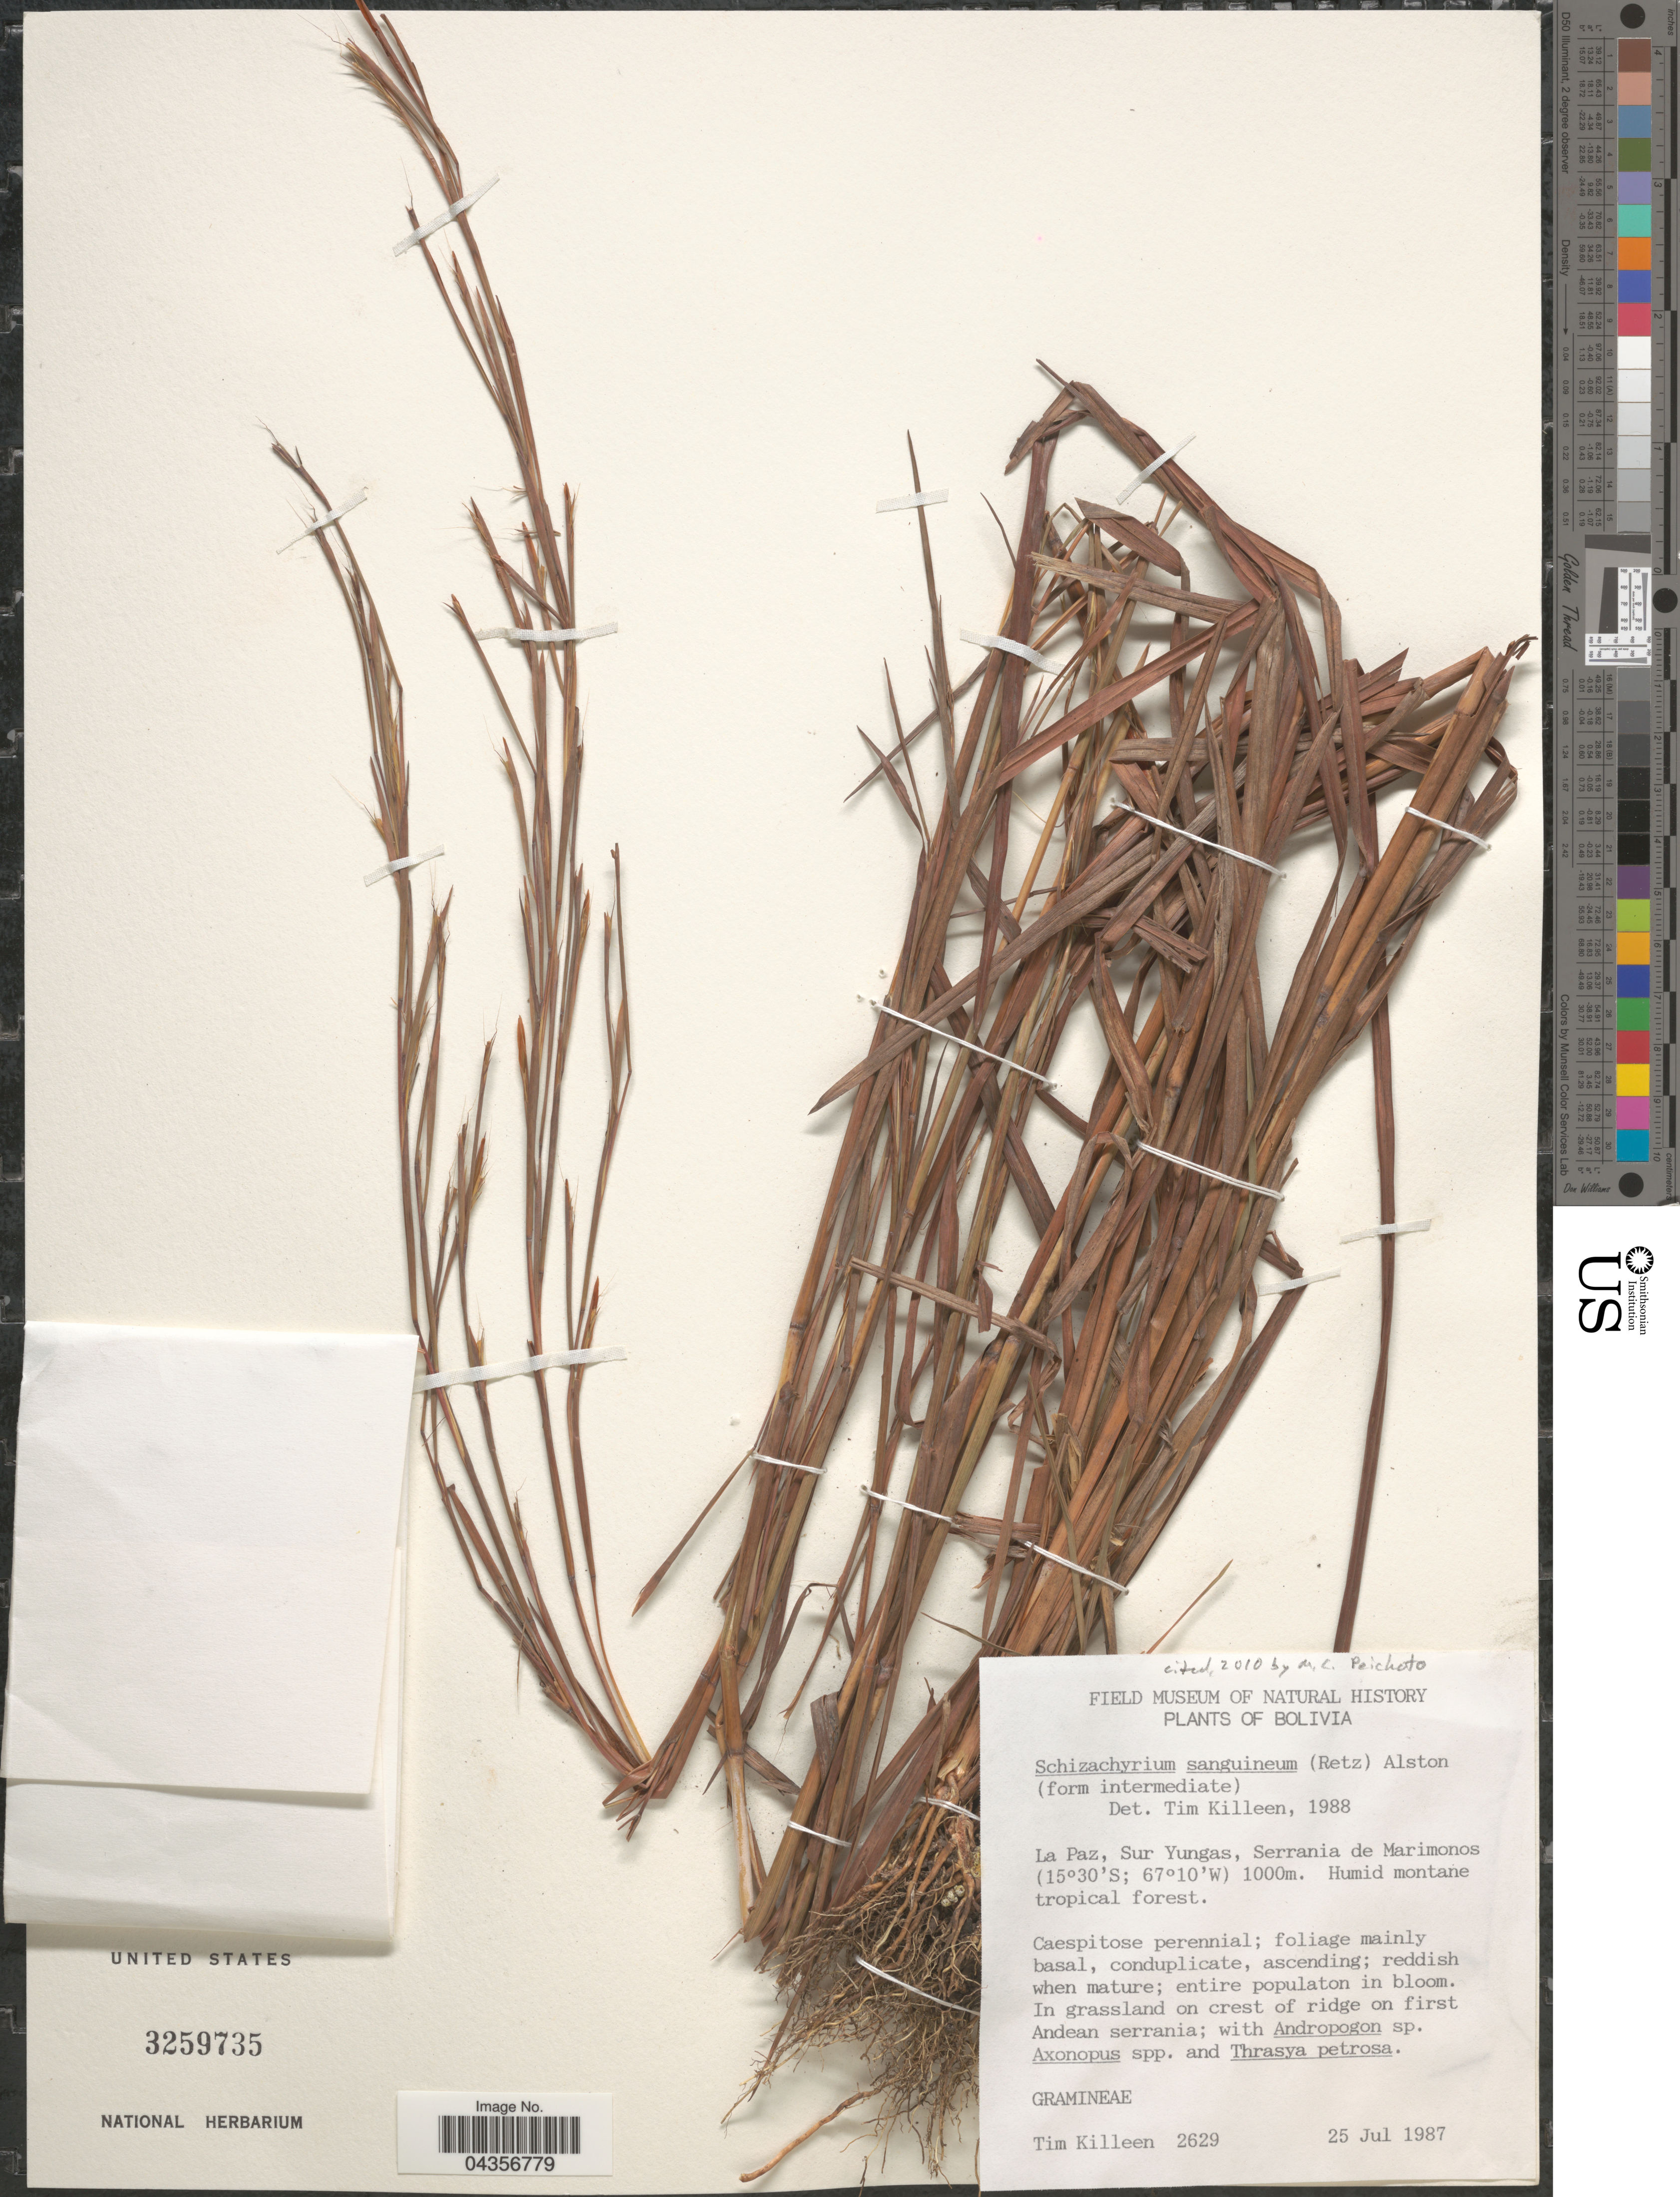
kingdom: Plantae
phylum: Tracheophyta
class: Liliopsida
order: Poales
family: Poaceae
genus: Schizachyrium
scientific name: Schizachyrium sanguineum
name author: (Retz.) Alston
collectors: T. J. Killeen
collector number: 2629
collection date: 1987-07-25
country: Bolivia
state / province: La Paz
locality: La Paz, Sur Yungas, Serrania de Marimonos.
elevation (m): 1000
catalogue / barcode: US 3259735